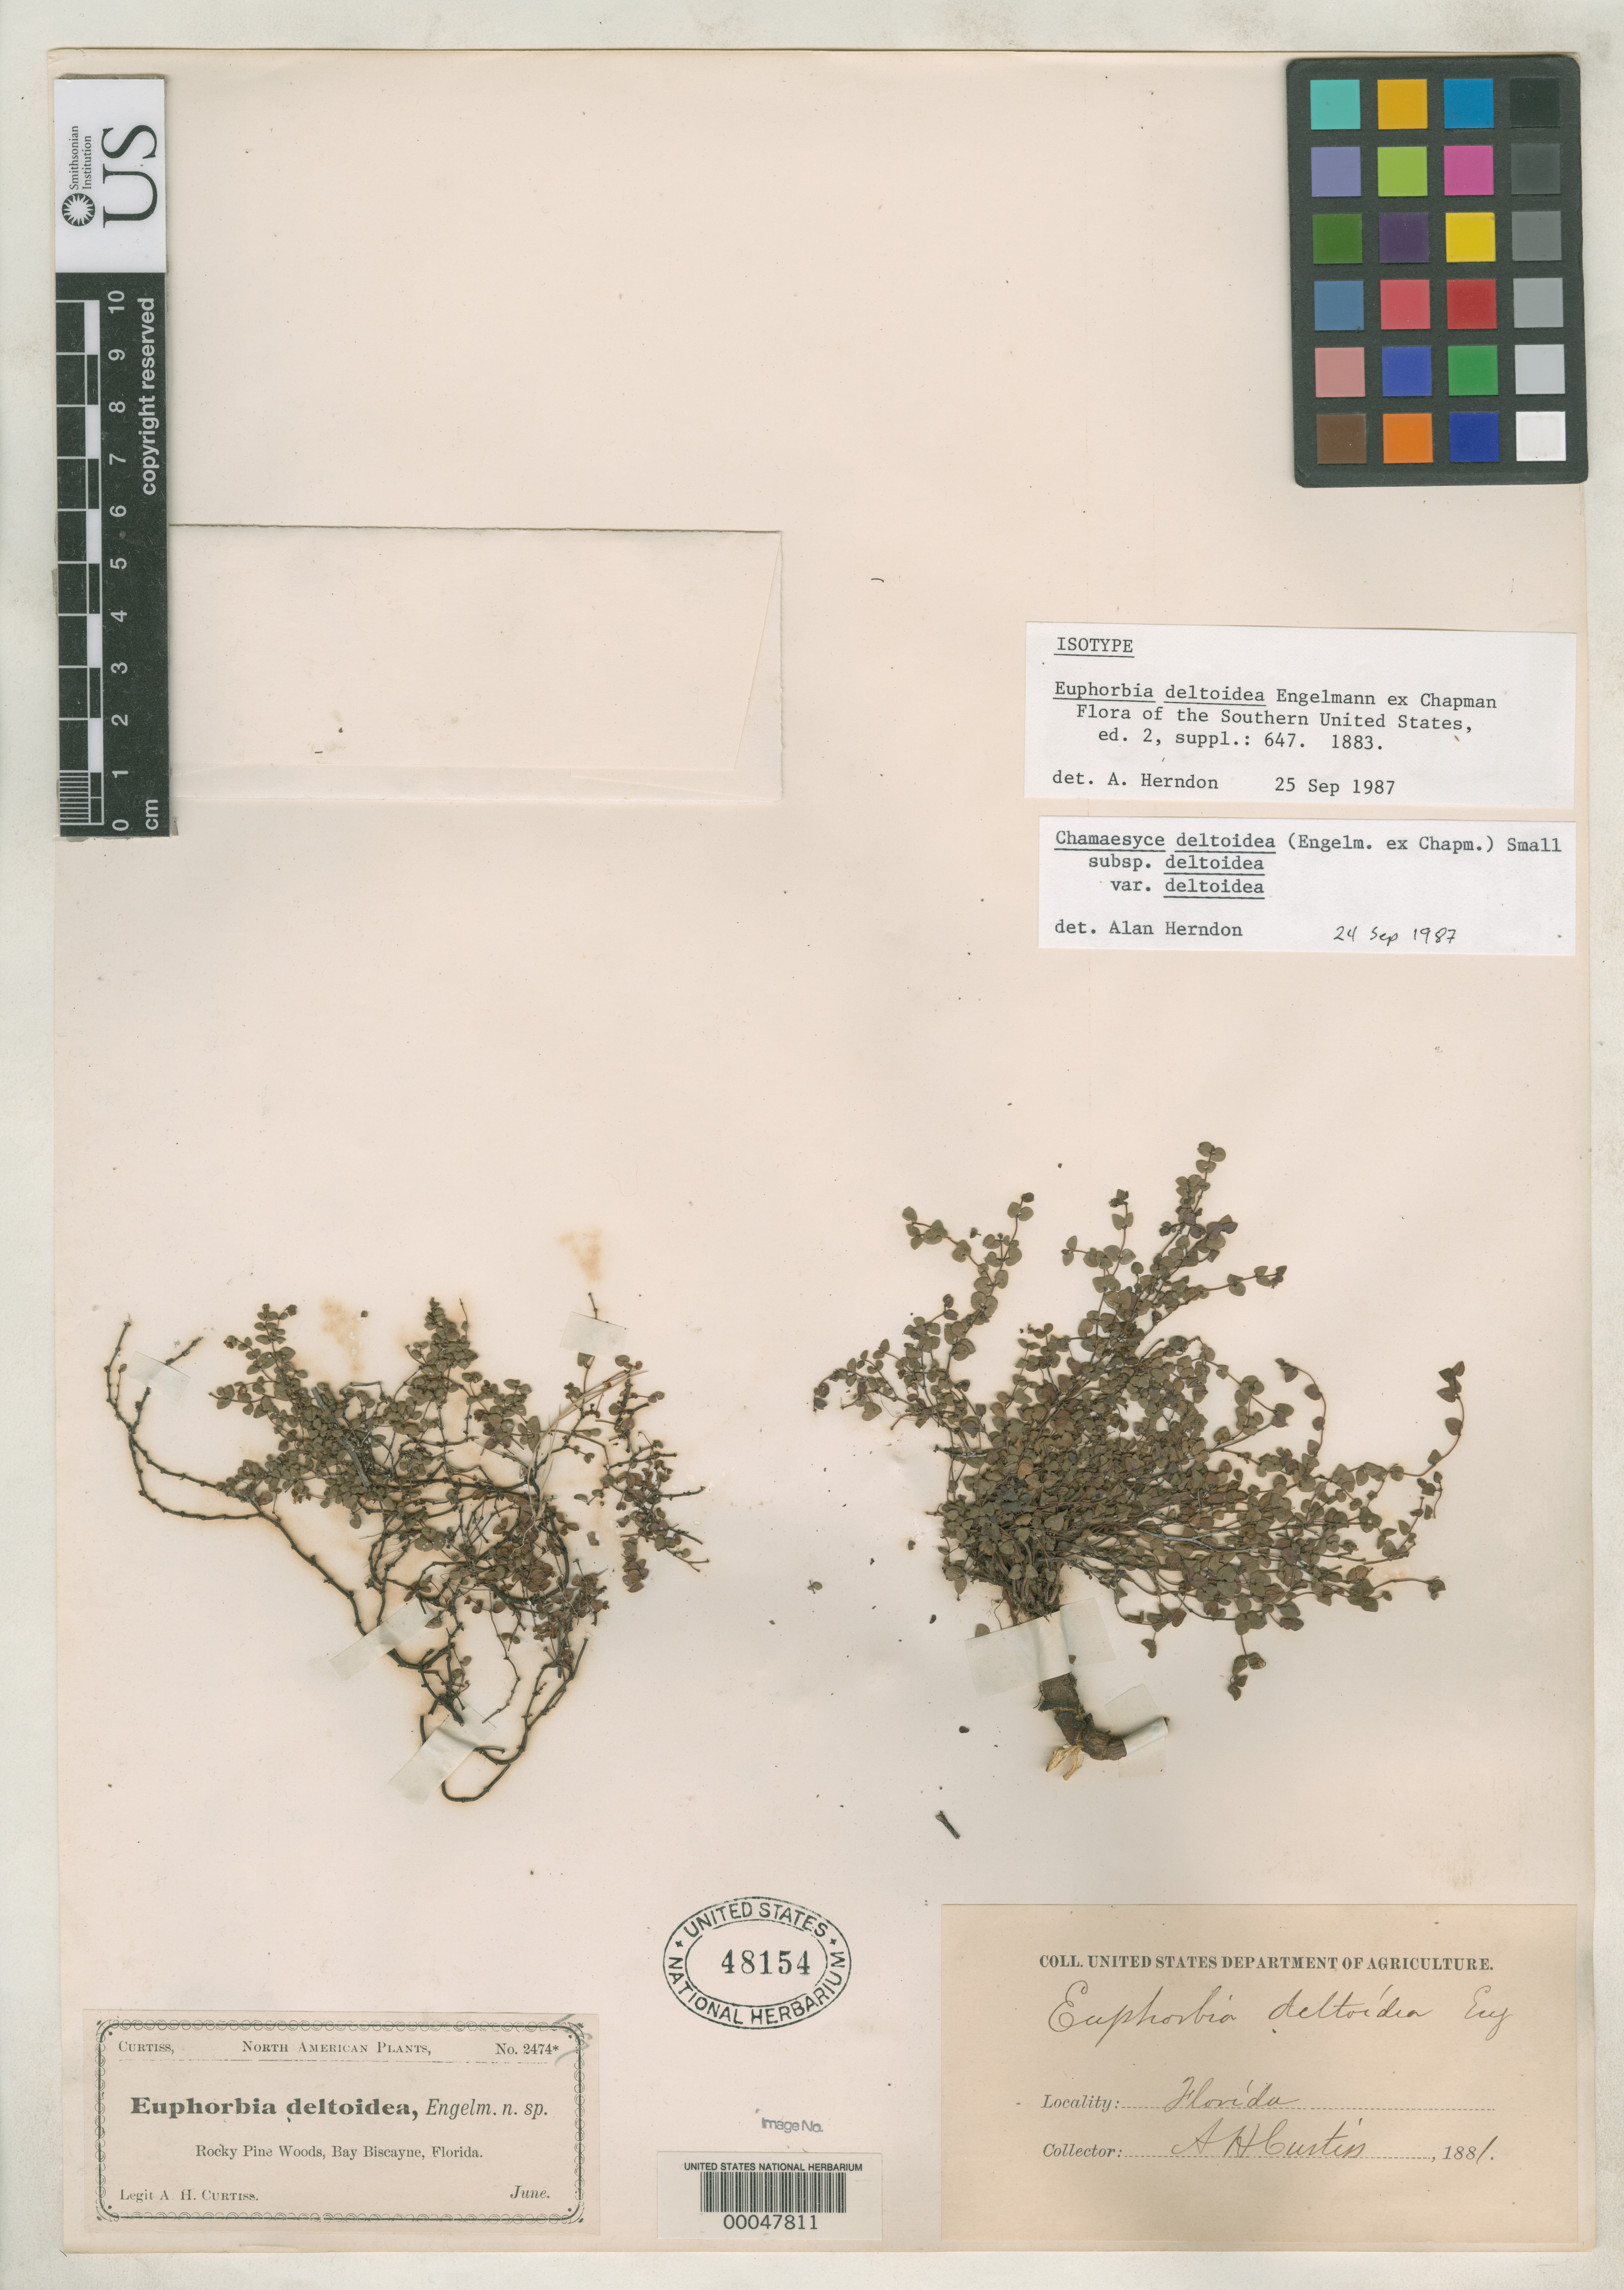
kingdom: Plantae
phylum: Tracheophyta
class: Magnoliopsida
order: Malpighiales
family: Euphorbiaceae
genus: Euphorbia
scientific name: Euphorbia deltoidea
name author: Engelm. ex Chapm.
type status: Isosyntype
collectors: A. H. Curtiss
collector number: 2474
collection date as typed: Jun 1881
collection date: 1881-06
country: United States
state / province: Florida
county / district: Dade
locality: Biscayne Bay.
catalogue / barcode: US 48154